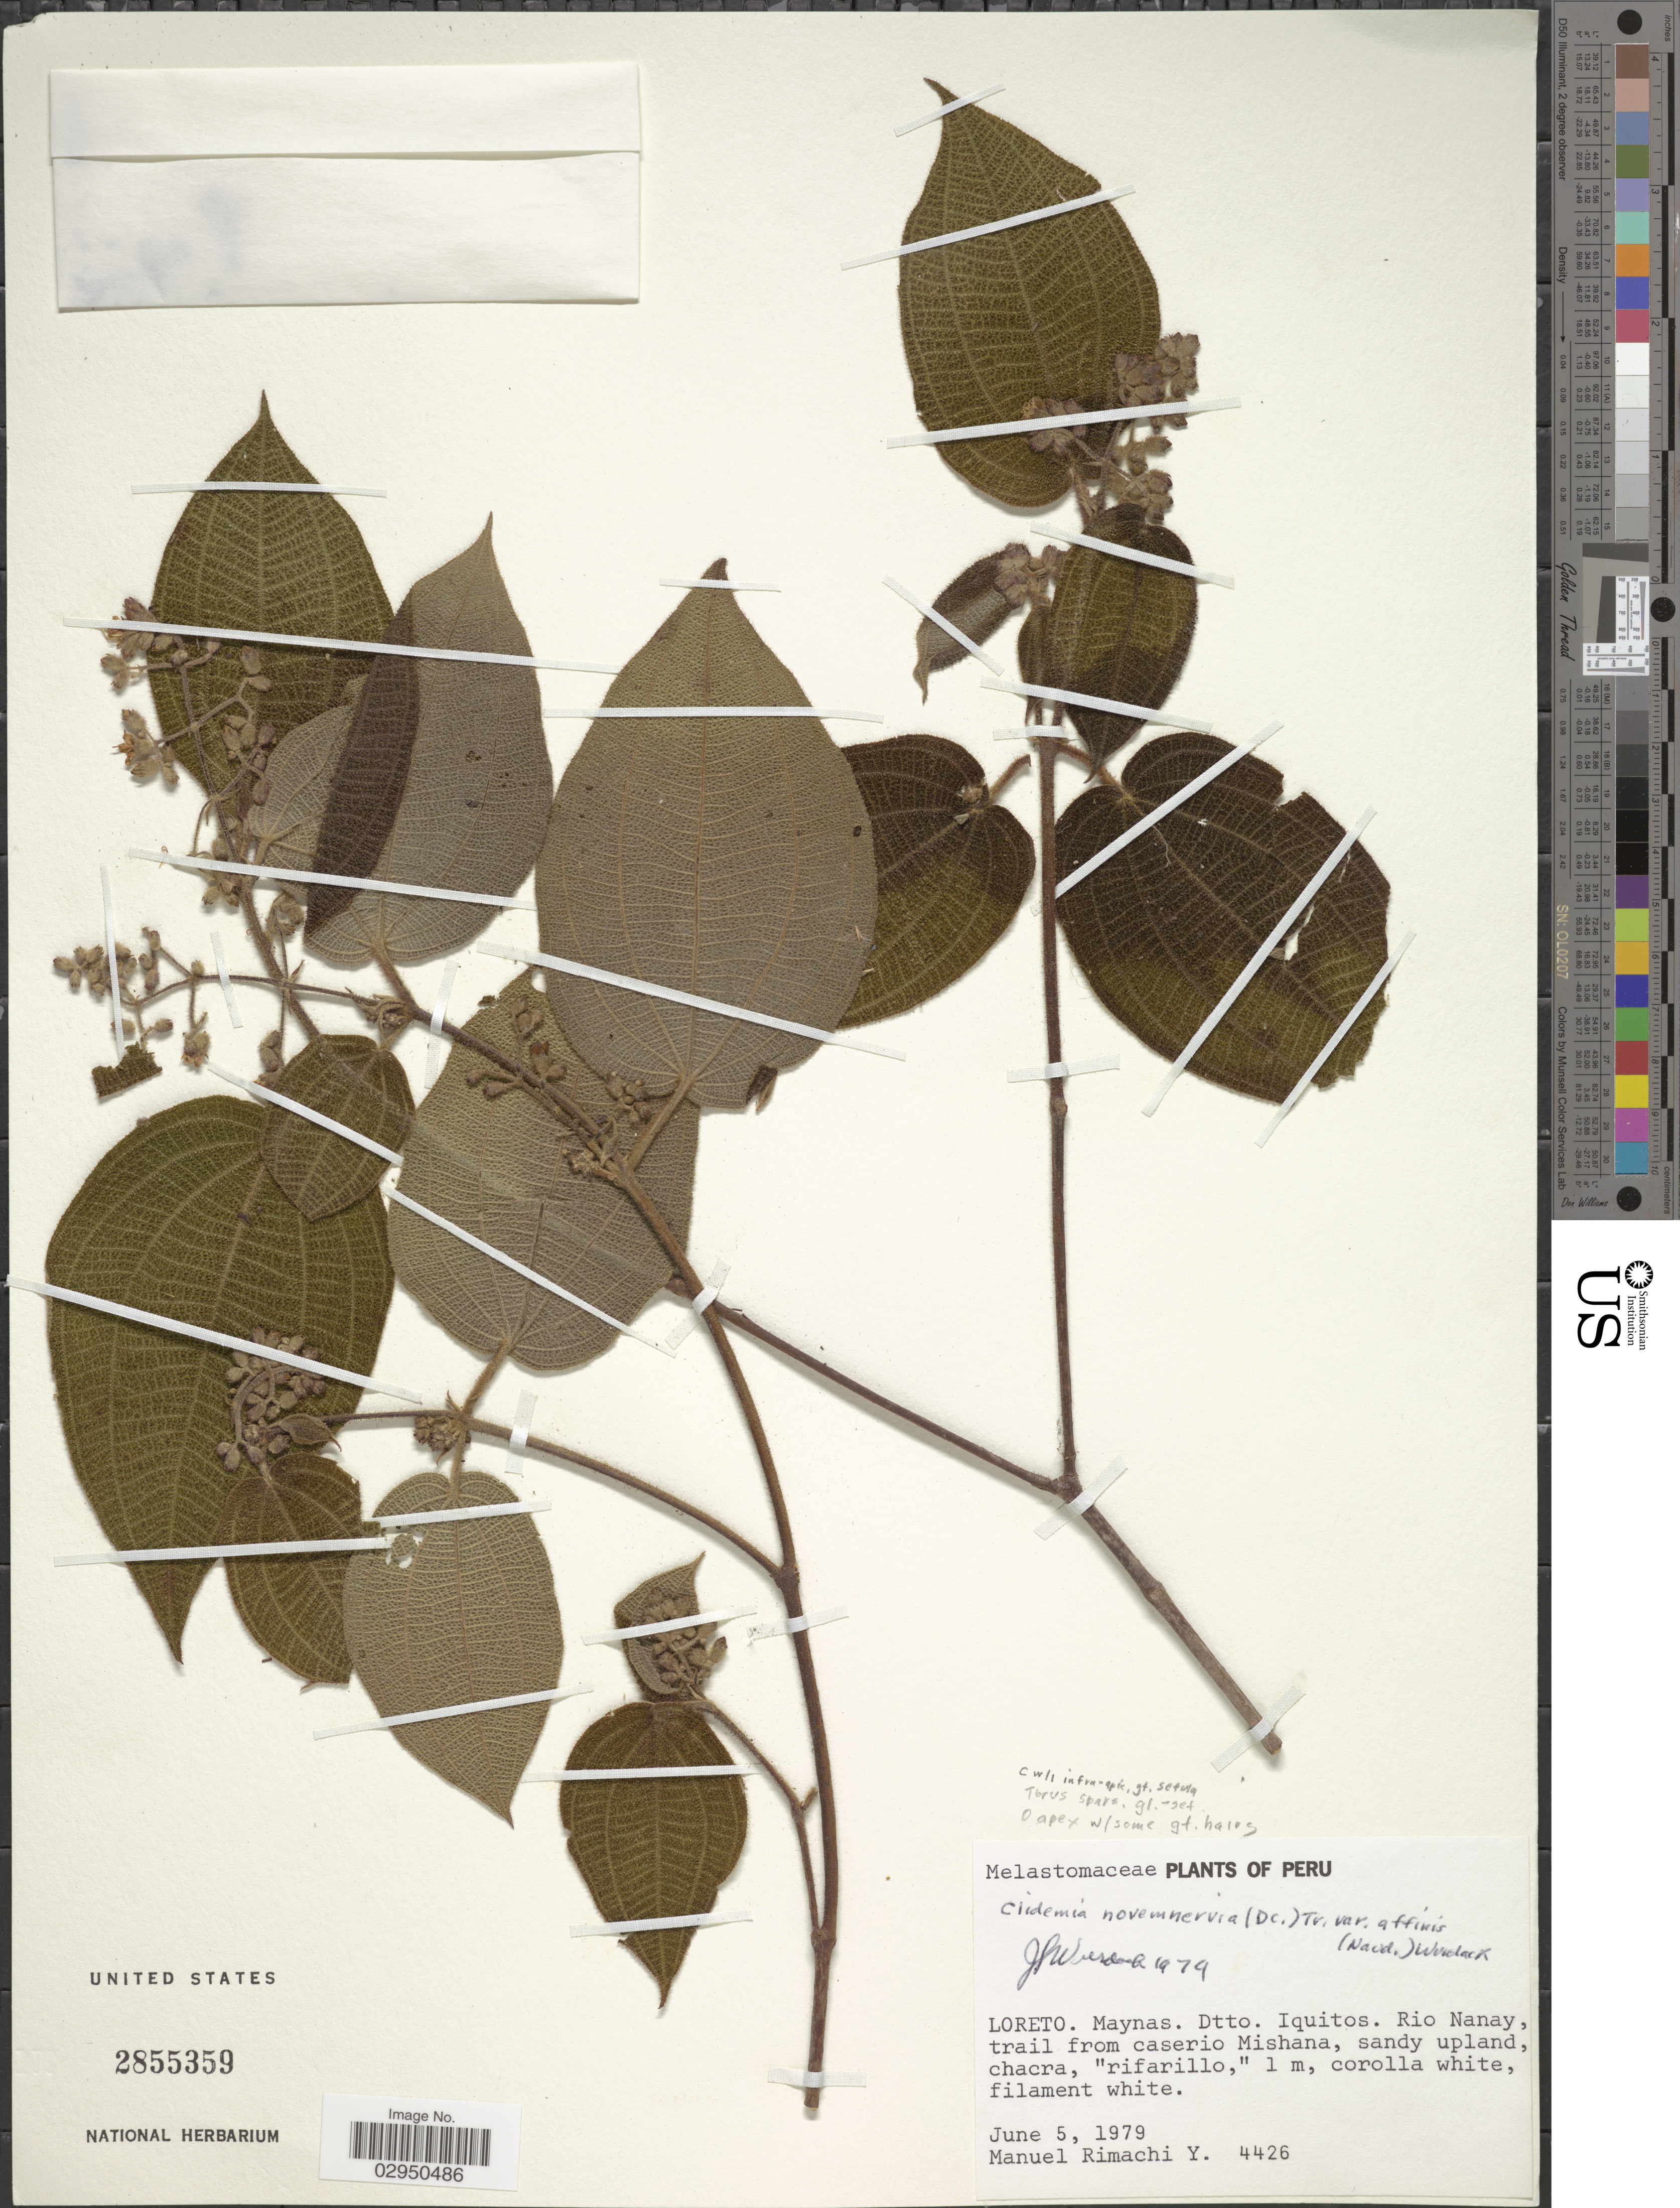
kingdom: Plantae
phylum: Tracheophyta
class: Magnoliopsida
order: Myrtales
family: Melastomataceae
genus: Clidemia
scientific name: Clidemia novemnervia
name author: (DC.) Triana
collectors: M. Rimachi Y.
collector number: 4426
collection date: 1979-06-05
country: Peru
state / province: Loreto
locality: Maynas. Dtto. Iquitos. Rio Nanay, trail from caserio Mishana.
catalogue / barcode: US 2855359